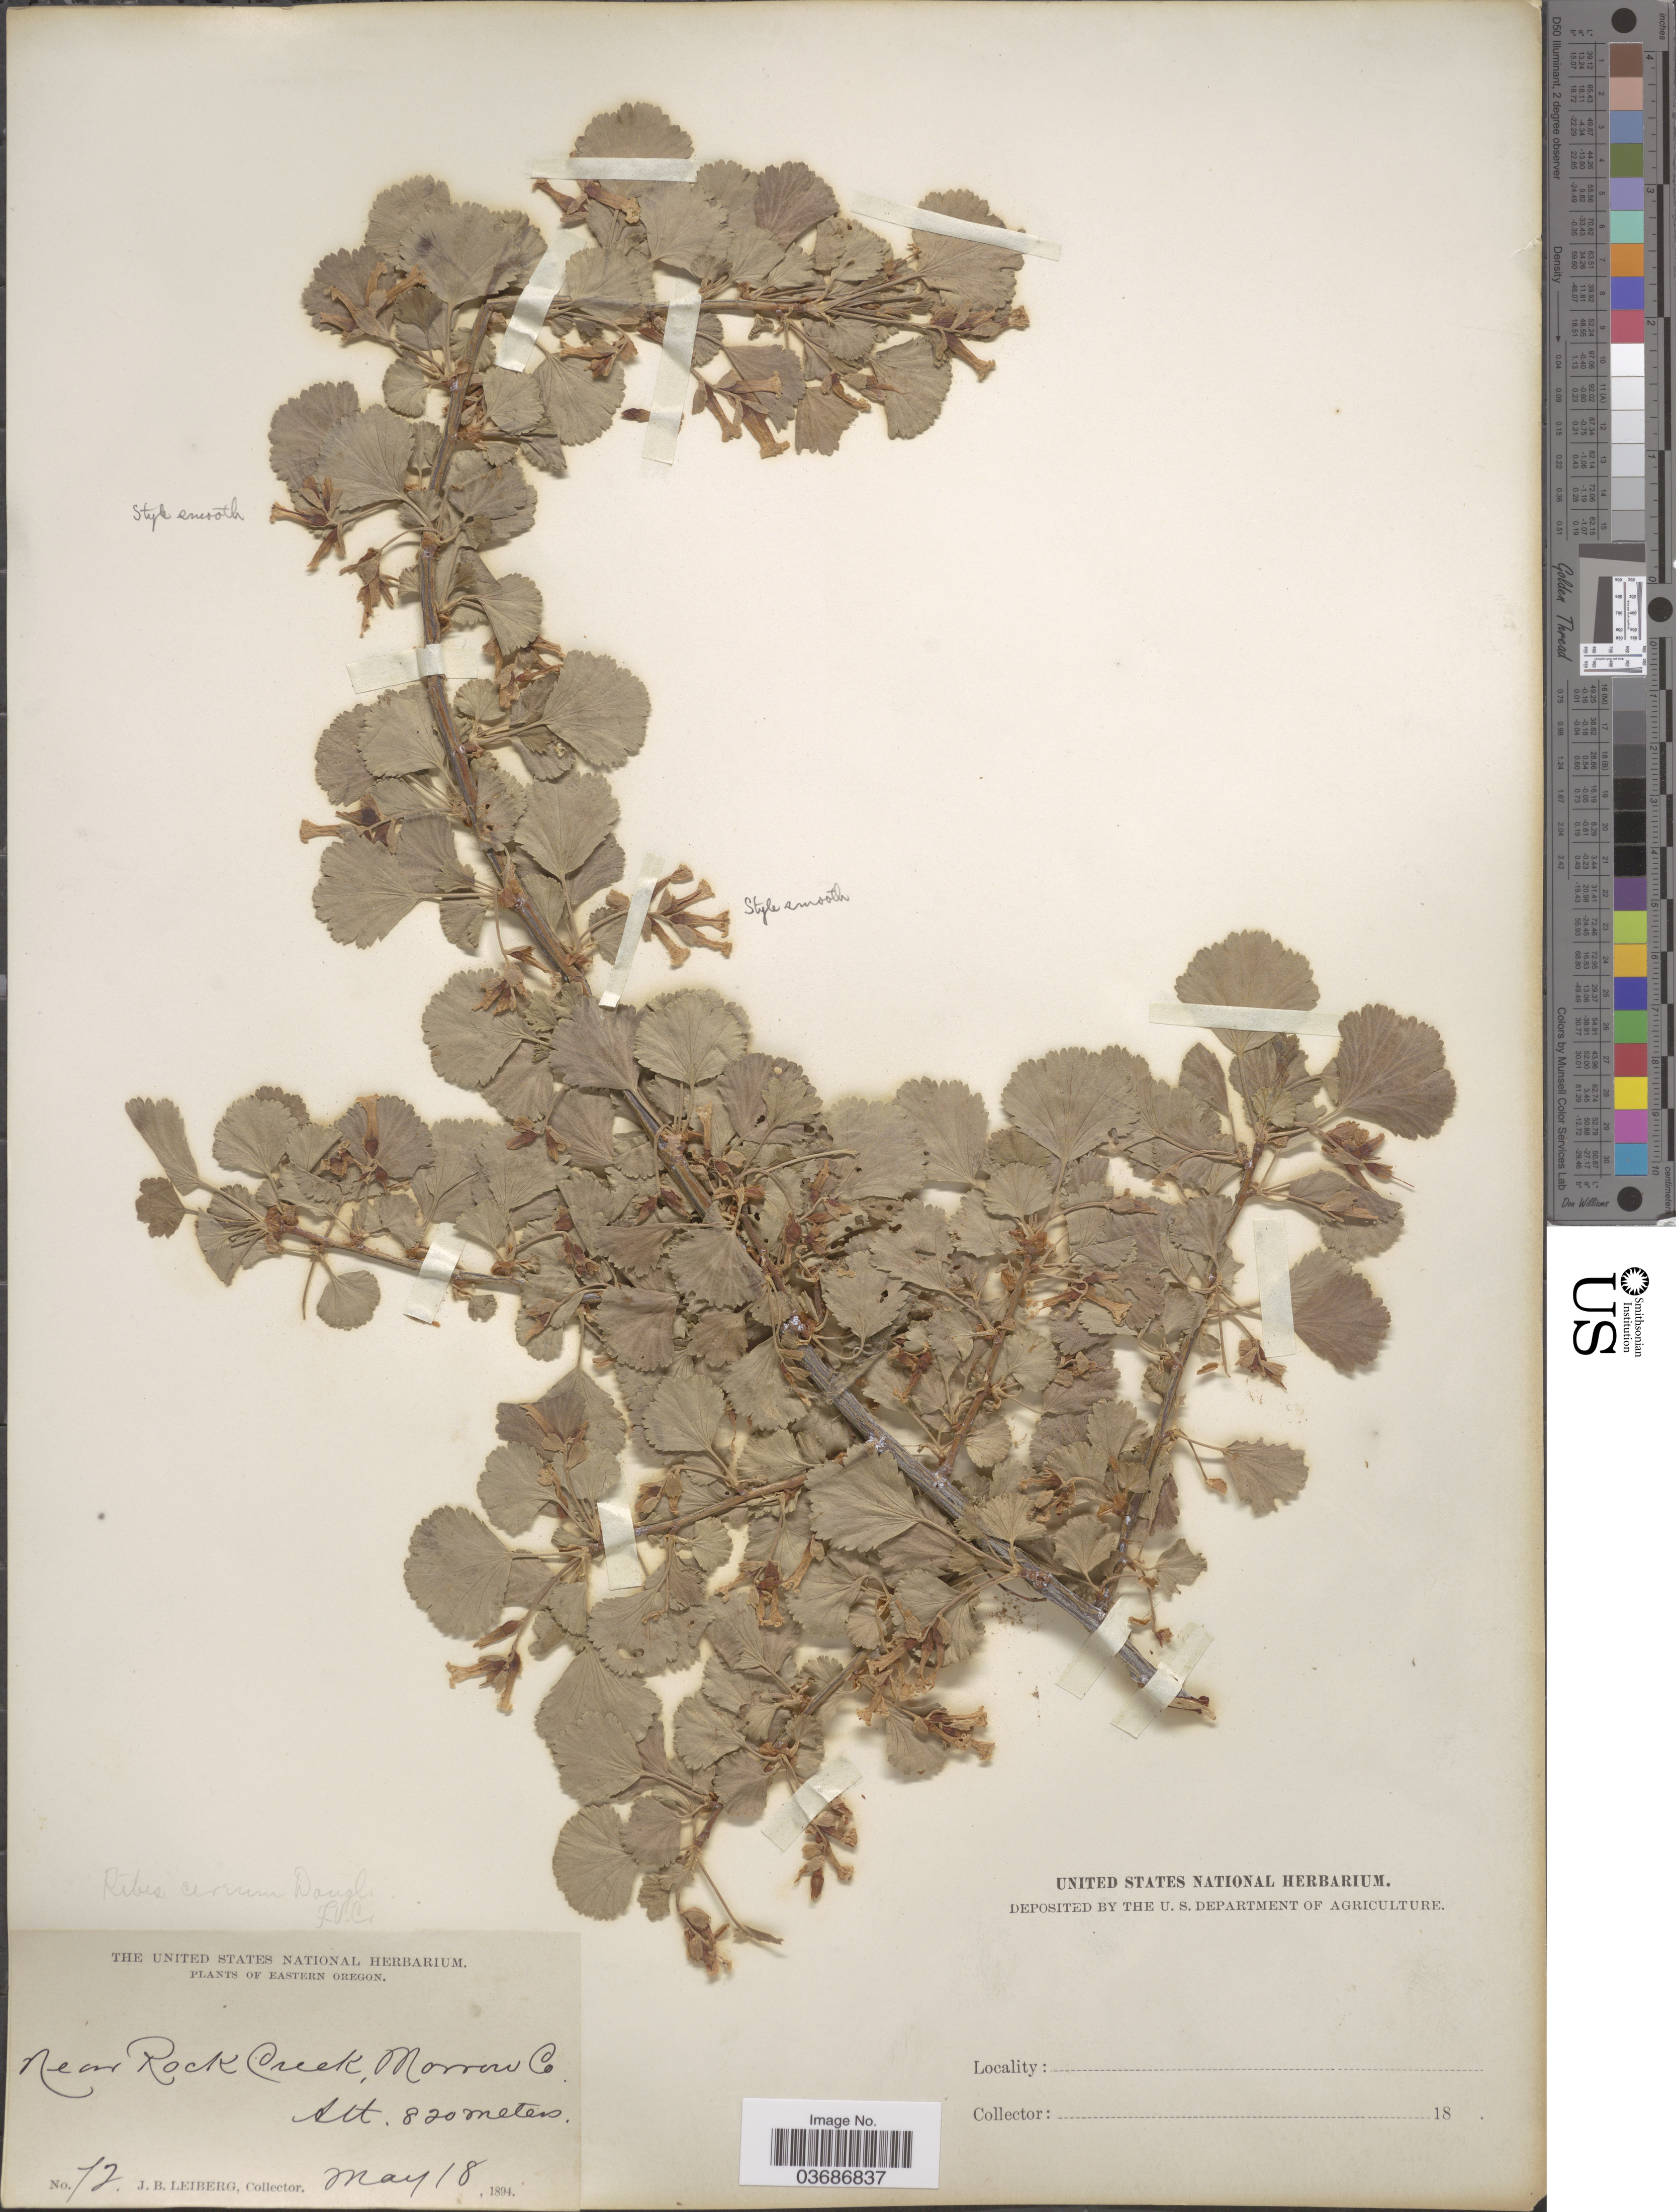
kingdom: Plantae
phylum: Tracheophyta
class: Magnoliopsida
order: Saxifragales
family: Grossulariaceae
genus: Ribes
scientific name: Ribes cereum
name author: Douglas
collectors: J. B. Leiberg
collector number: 72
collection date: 1894-05-18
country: United States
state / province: Oregon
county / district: Morrow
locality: Eastern Oregon. Near Rock Creek, Morrow Co.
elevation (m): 820